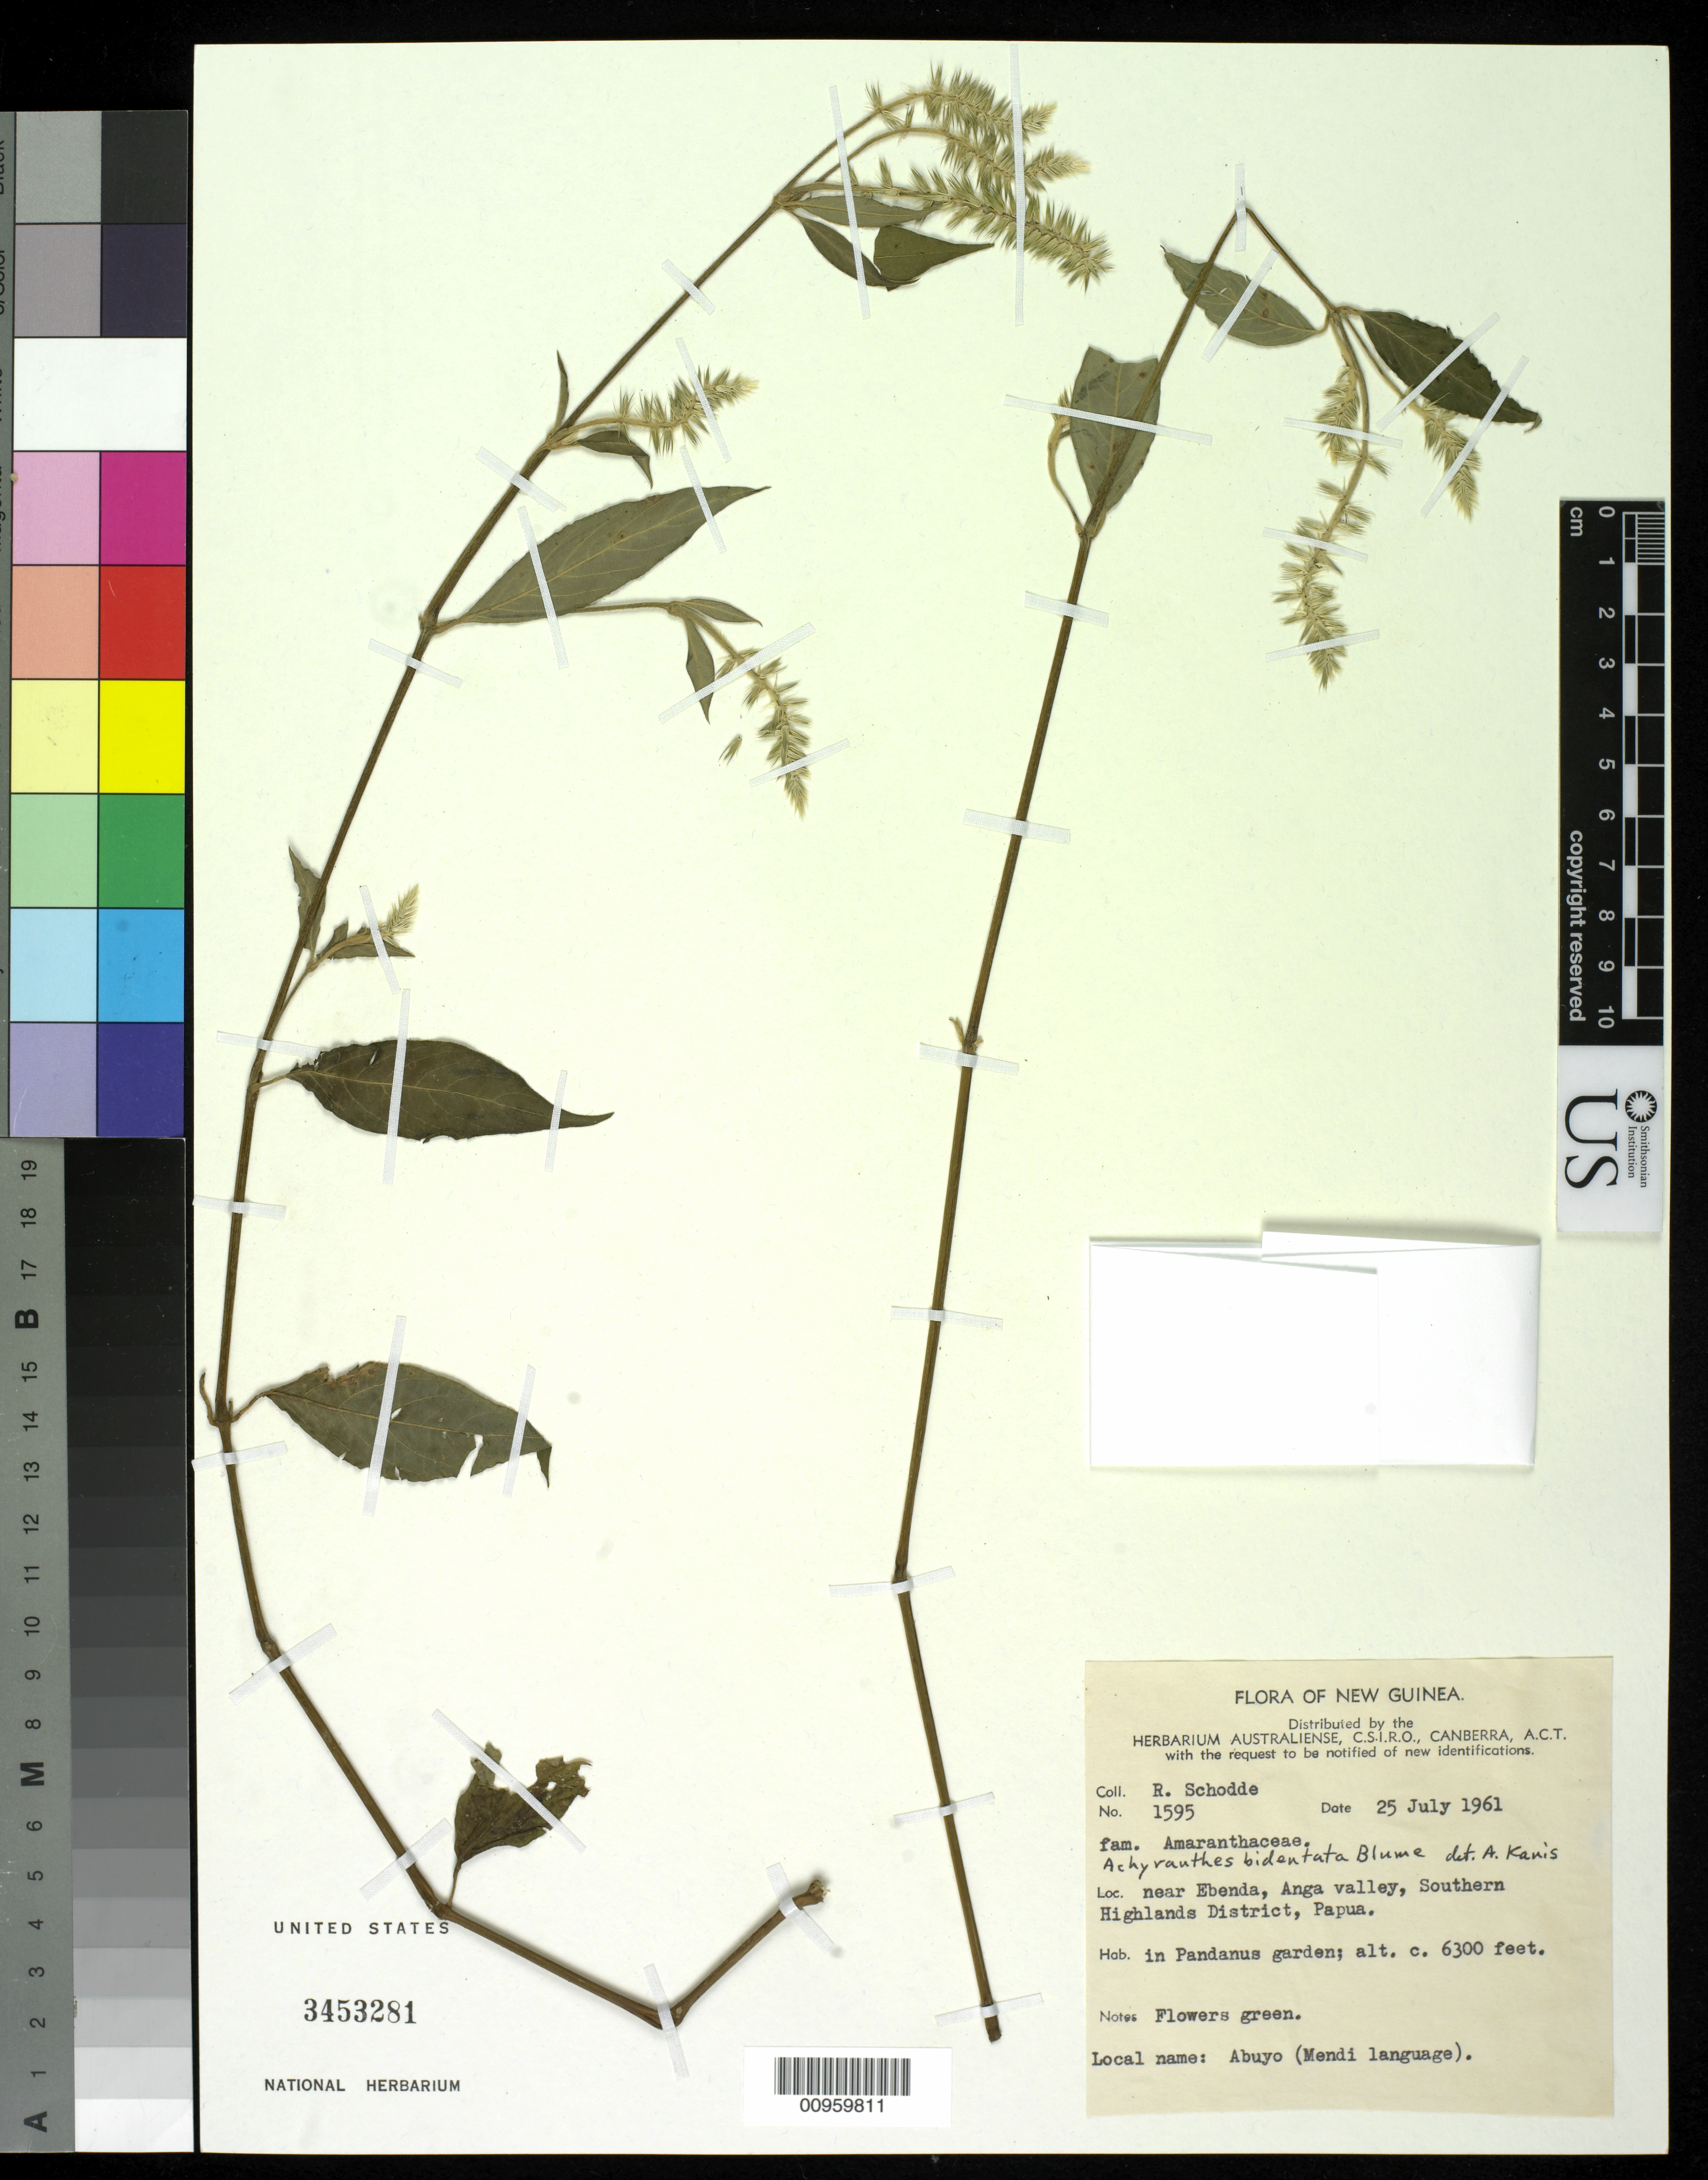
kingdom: Plantae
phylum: Tracheophyta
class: Magnoliopsida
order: Caryophyllales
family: Amaranthaceae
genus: Achyranthes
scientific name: Achyranthes bidentata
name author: Blume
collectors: R. Schodde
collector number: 1595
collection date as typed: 25 Jul 1961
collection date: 1961-07-25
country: Papua New Guinea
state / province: Southern Highlands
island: New Guinea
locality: near Ebenda, Anga Valley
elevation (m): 1920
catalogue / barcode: US 3453281